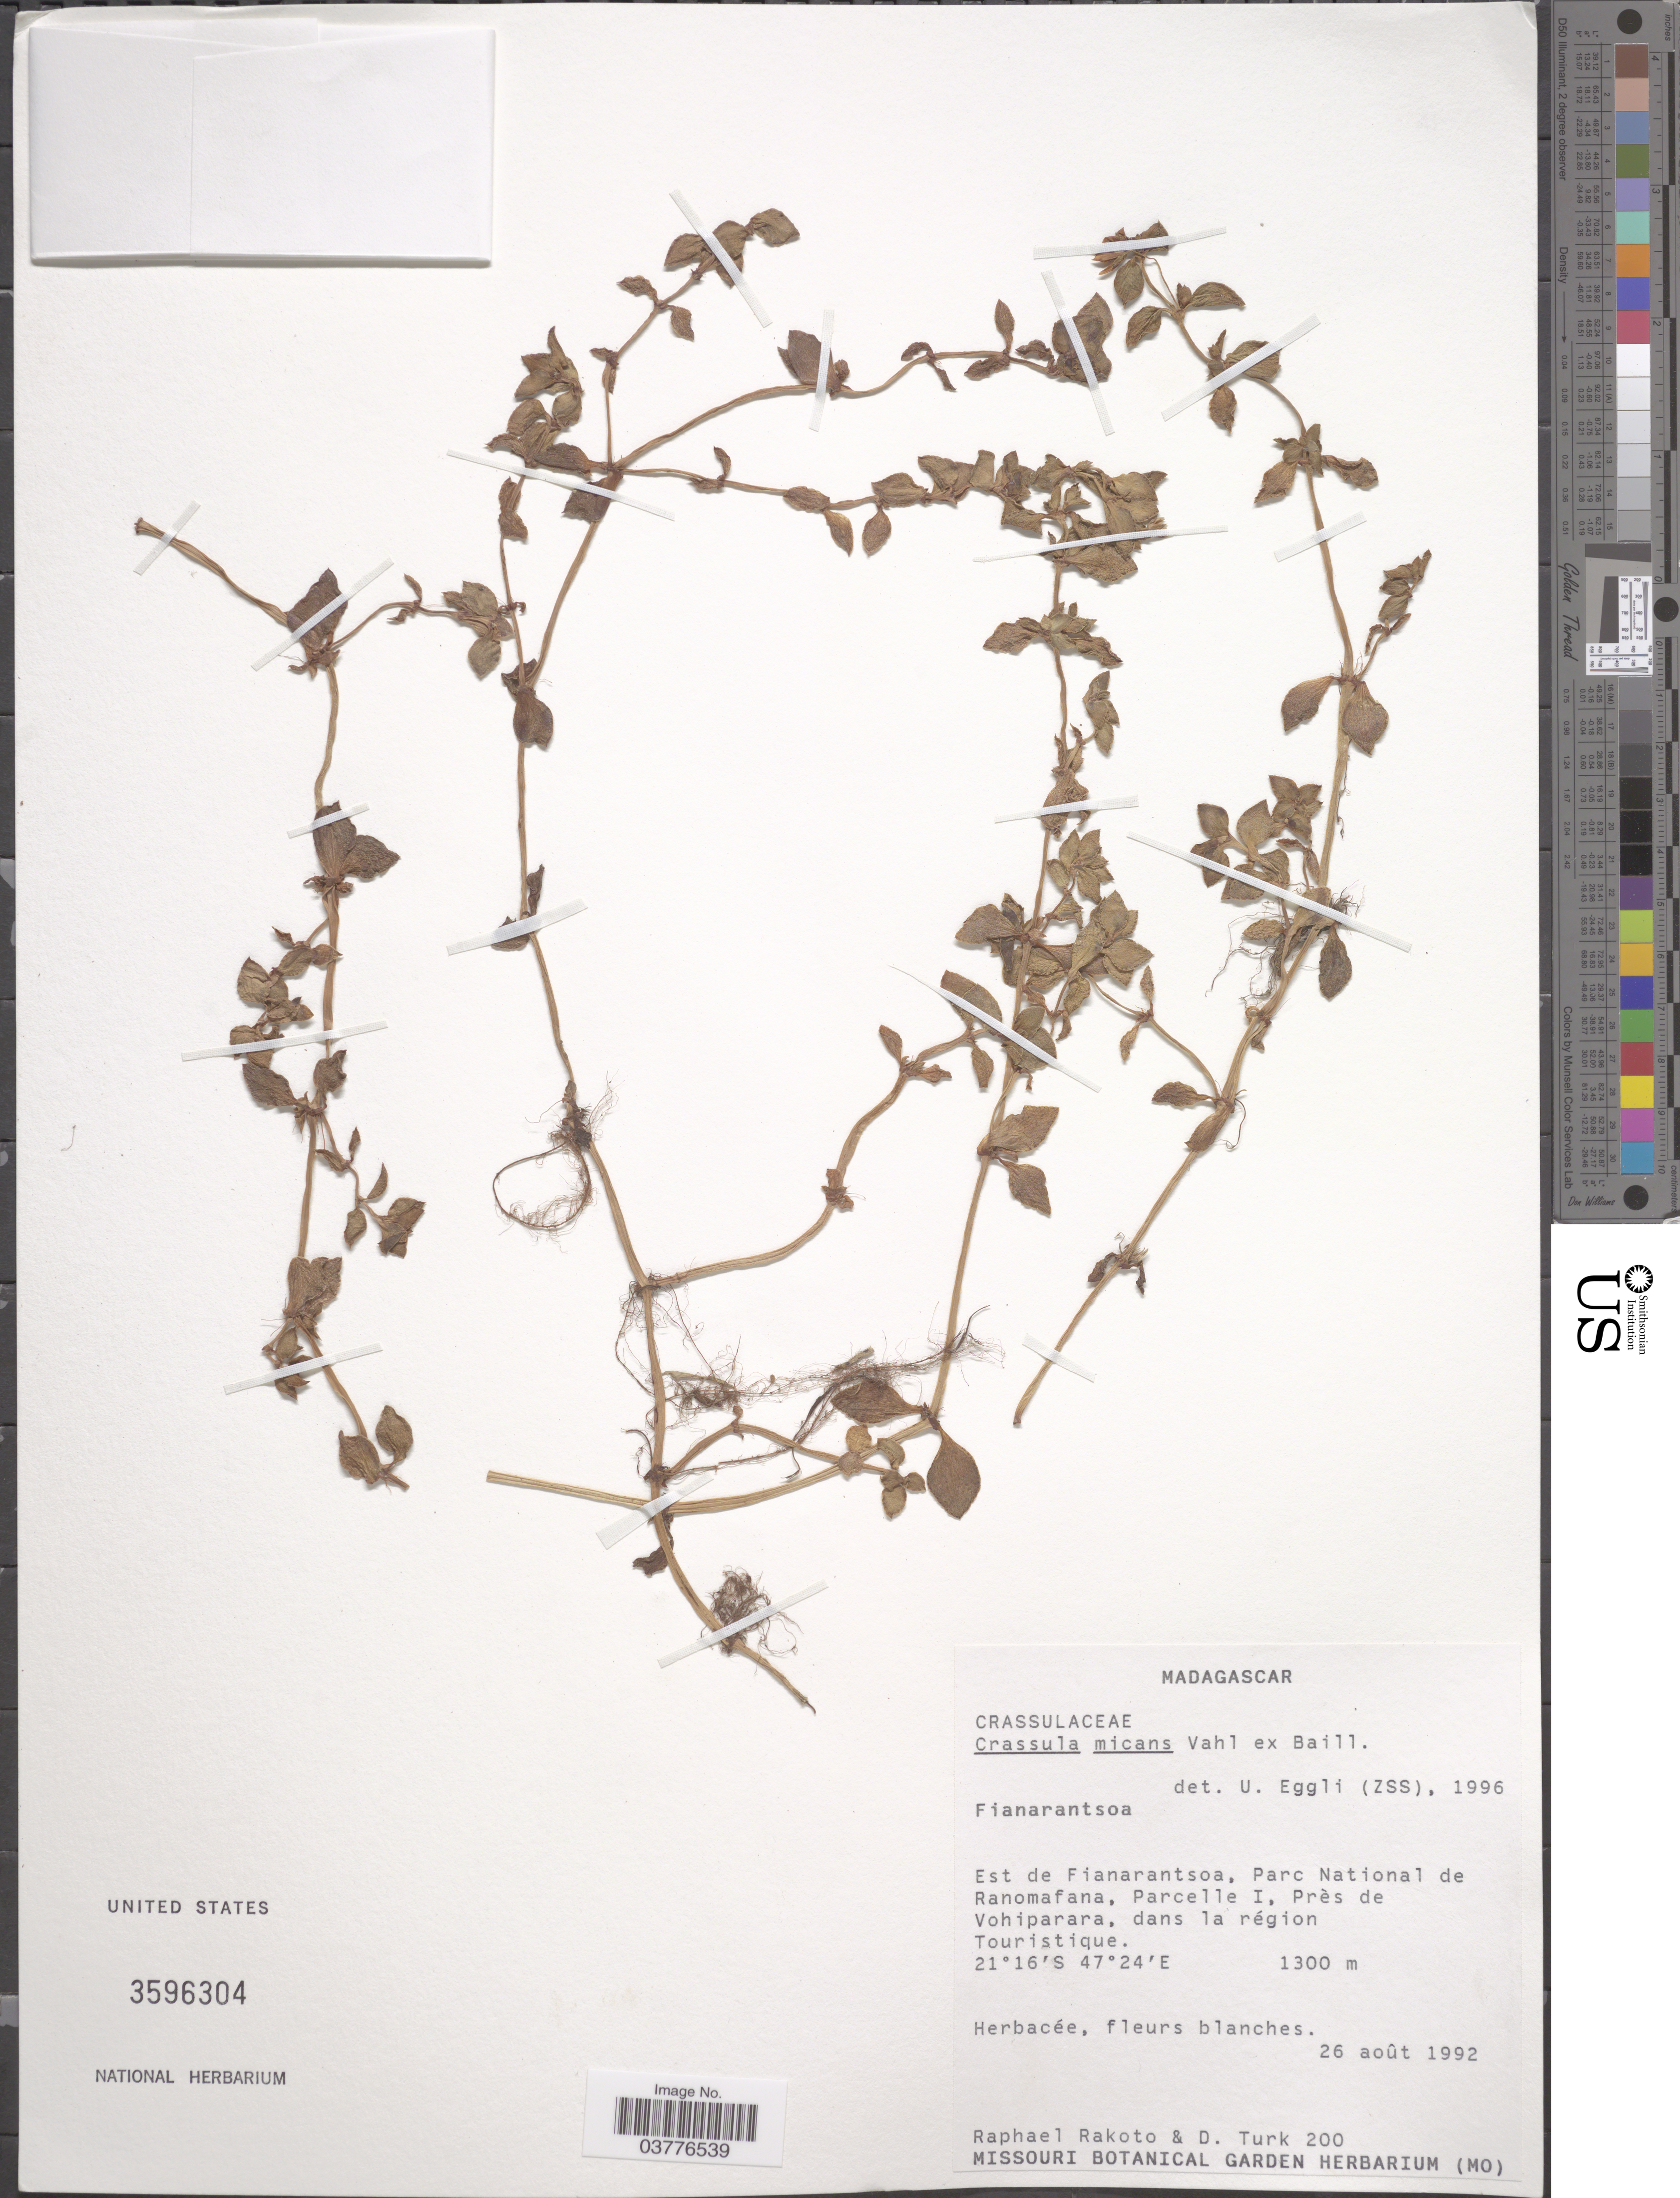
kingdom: Plantae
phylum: Tracheophyta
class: Magnoliopsida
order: Saxifragales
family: Crassulaceae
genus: Crassula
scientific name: Crassula micans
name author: Vahl ex Baill.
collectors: R. Rakoto & D. Turk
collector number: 200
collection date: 1992-08-26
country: Madagascar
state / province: Vatovavy Fitovinany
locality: Est de Fianarantsoa, Parc National de Ranomafana, Parcelle I, Près de Vohiparara, dans la région Touristique.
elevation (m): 1300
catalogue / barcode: US 3596304